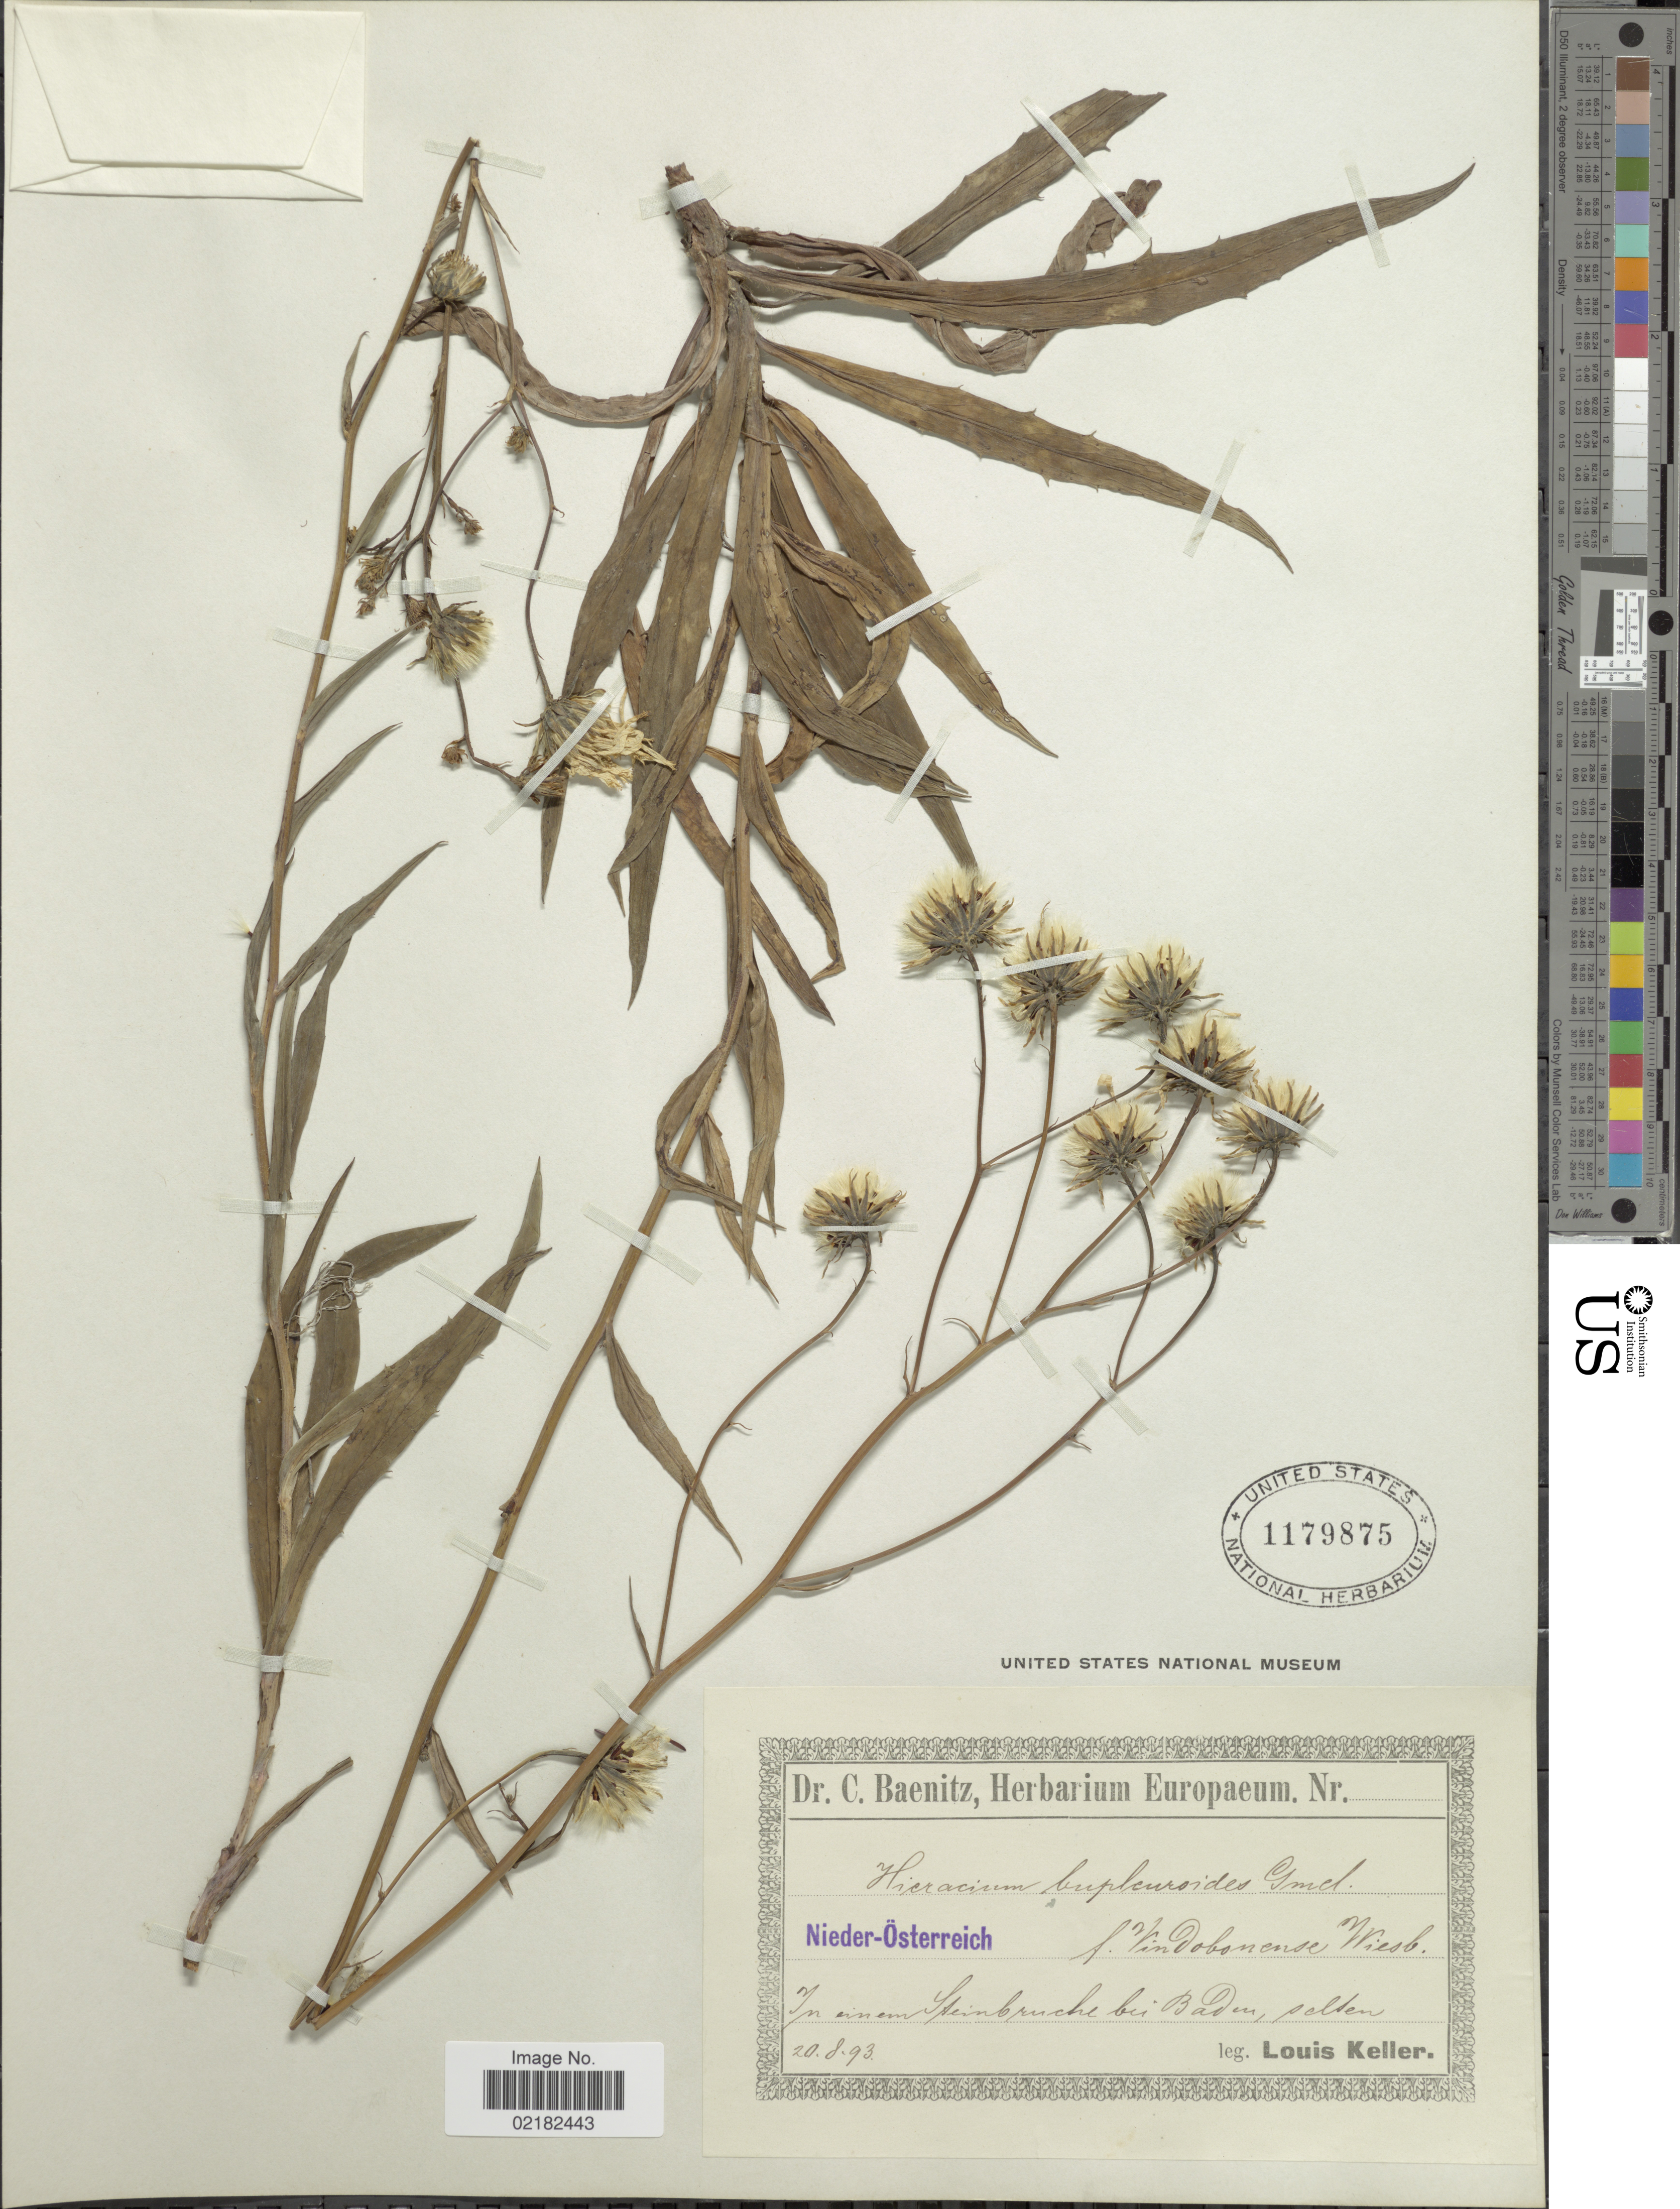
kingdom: Plantae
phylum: Tracheophyta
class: Magnoliopsida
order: Asterales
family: Asteraceae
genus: Hieracium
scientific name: Hieracium bupleuroides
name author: C.C. Gmel.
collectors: L. F. Keller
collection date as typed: Transcribed d/m/y: 20/8/93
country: Austria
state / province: Niederosterreich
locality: Nieder-Osterreich, einen Steinbruche bei Baden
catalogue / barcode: US 1179875